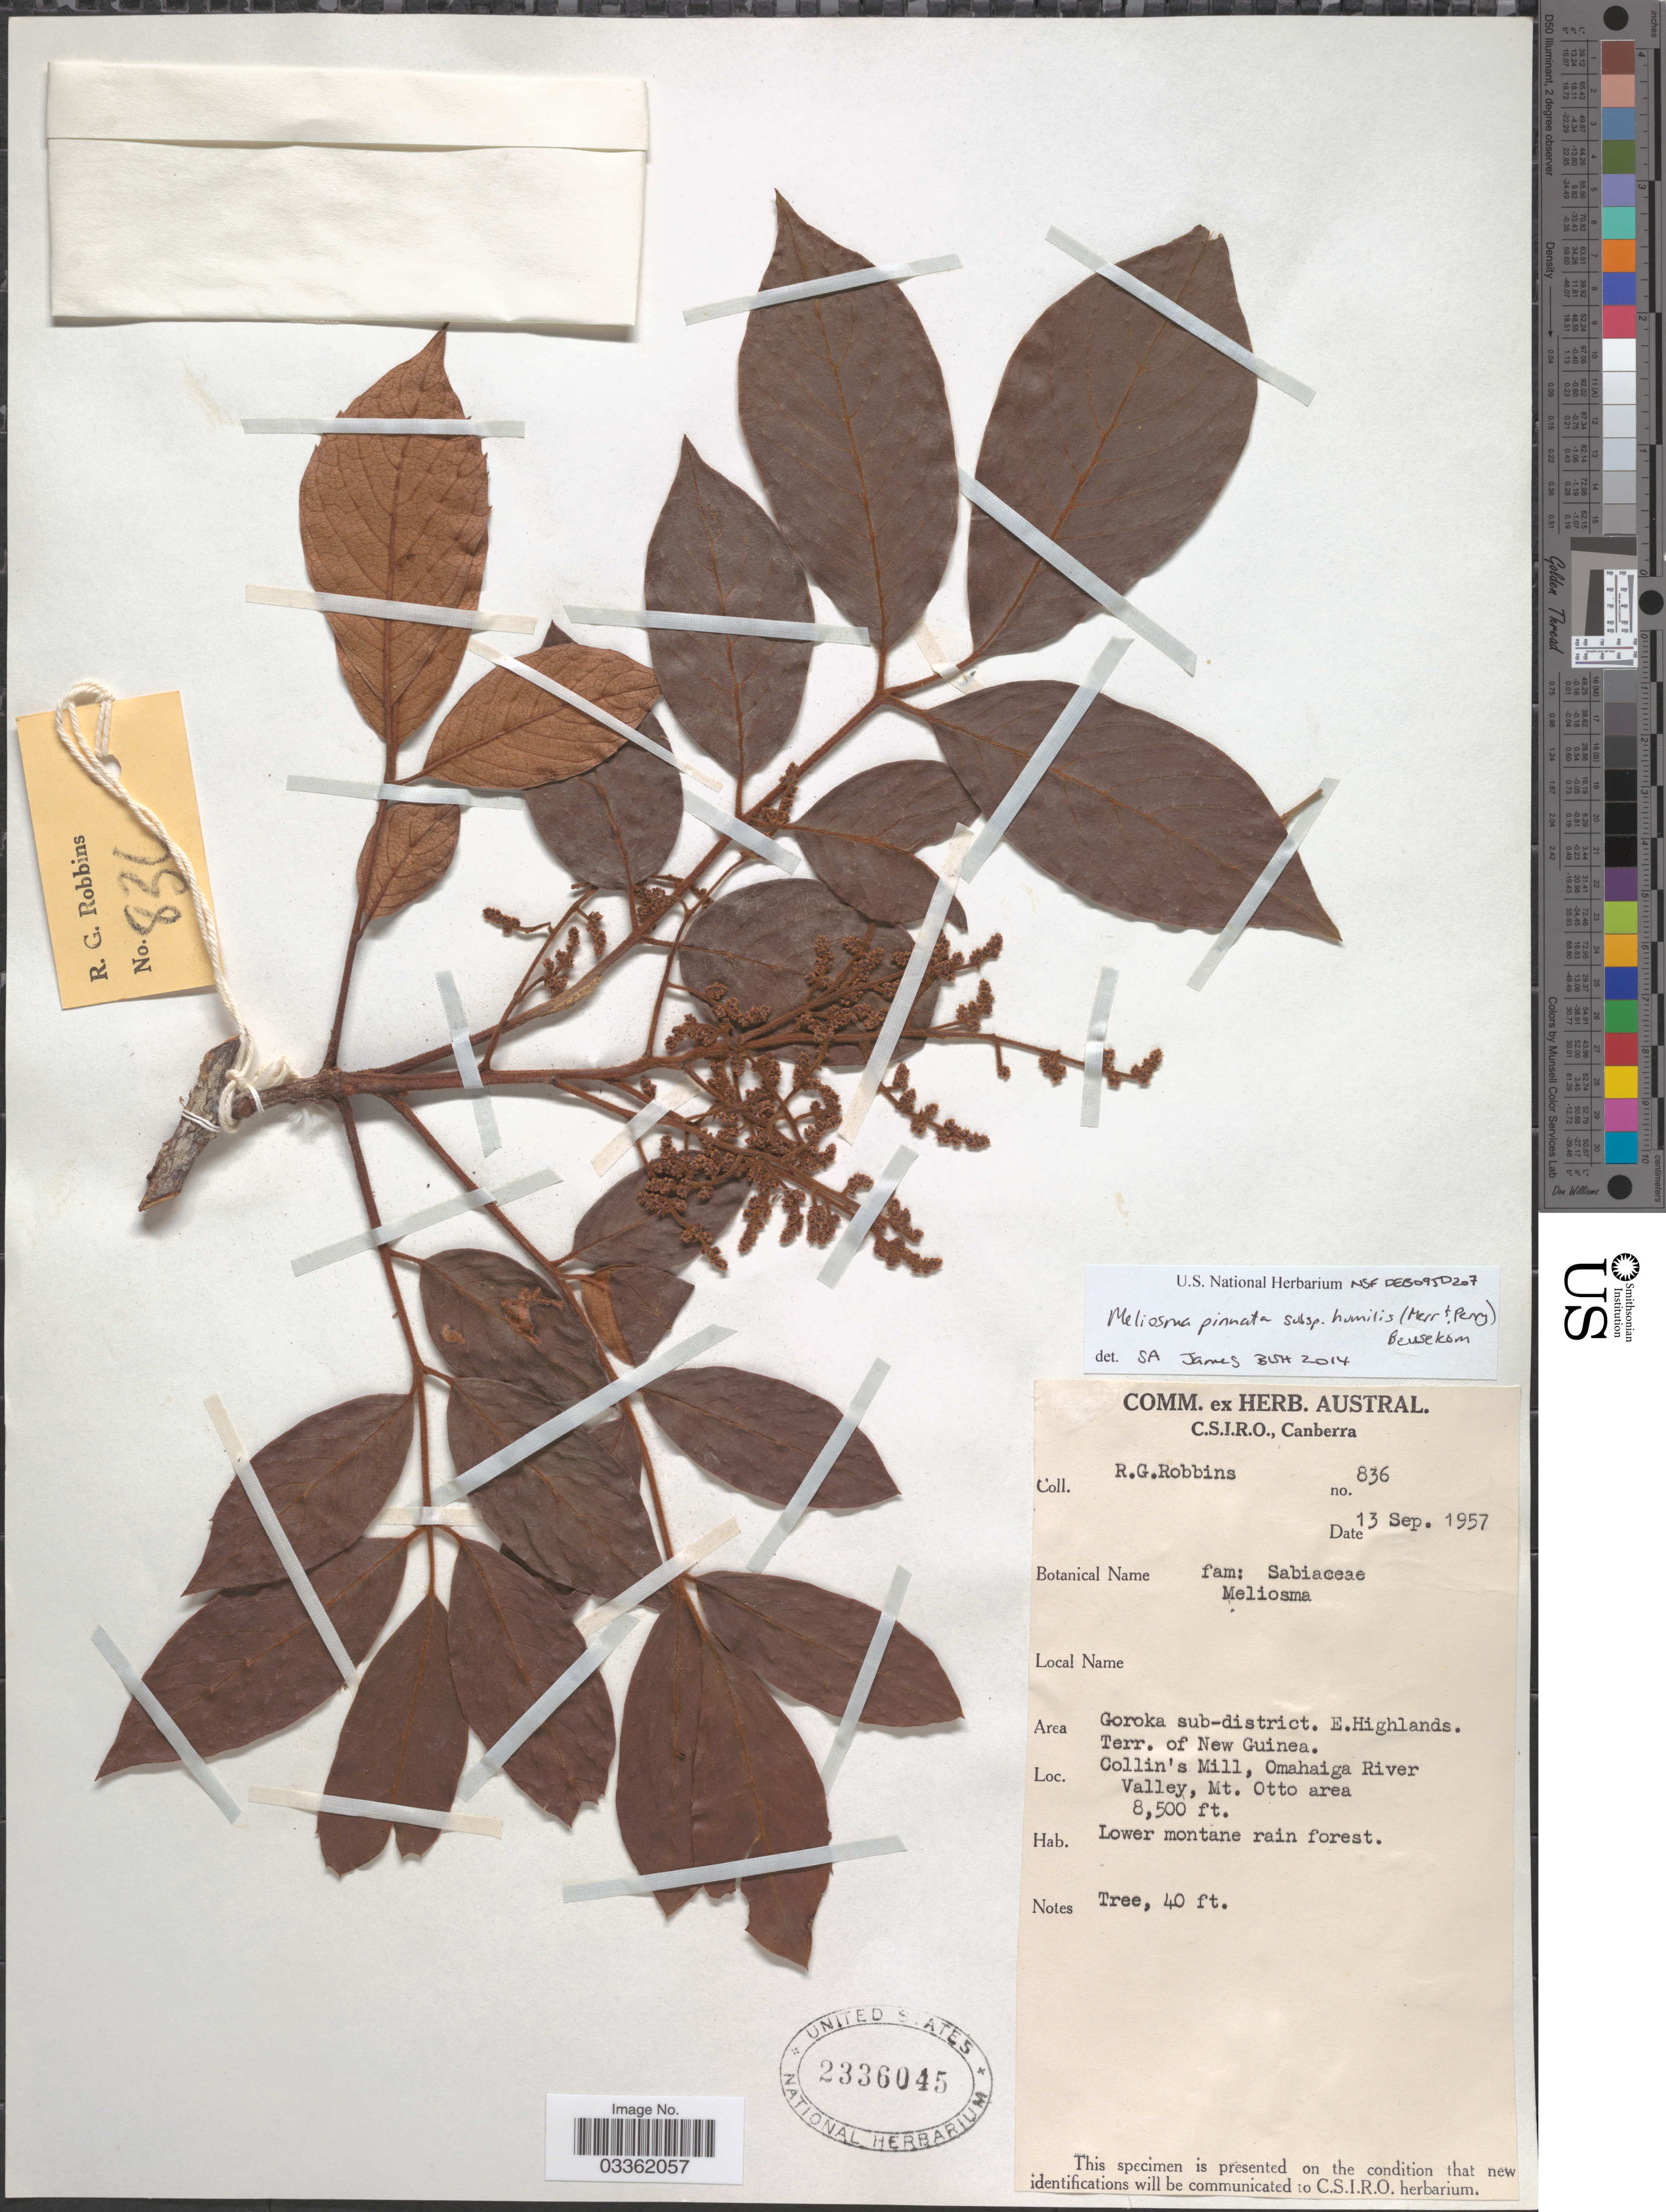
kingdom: Plantae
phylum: Tracheophyta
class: Magnoliopsida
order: Proteales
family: Sabiaceae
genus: Meliosma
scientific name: Meliosma pinnata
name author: Maxim.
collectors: R. Robbins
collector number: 836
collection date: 1957-09-13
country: Papua New Guinea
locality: Goroka sub-district. E.Highlands. Terr. of New Guinea. Collin's Mill, Omahaiga River Valley, Mt. Otto area.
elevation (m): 2591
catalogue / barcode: US 2336045